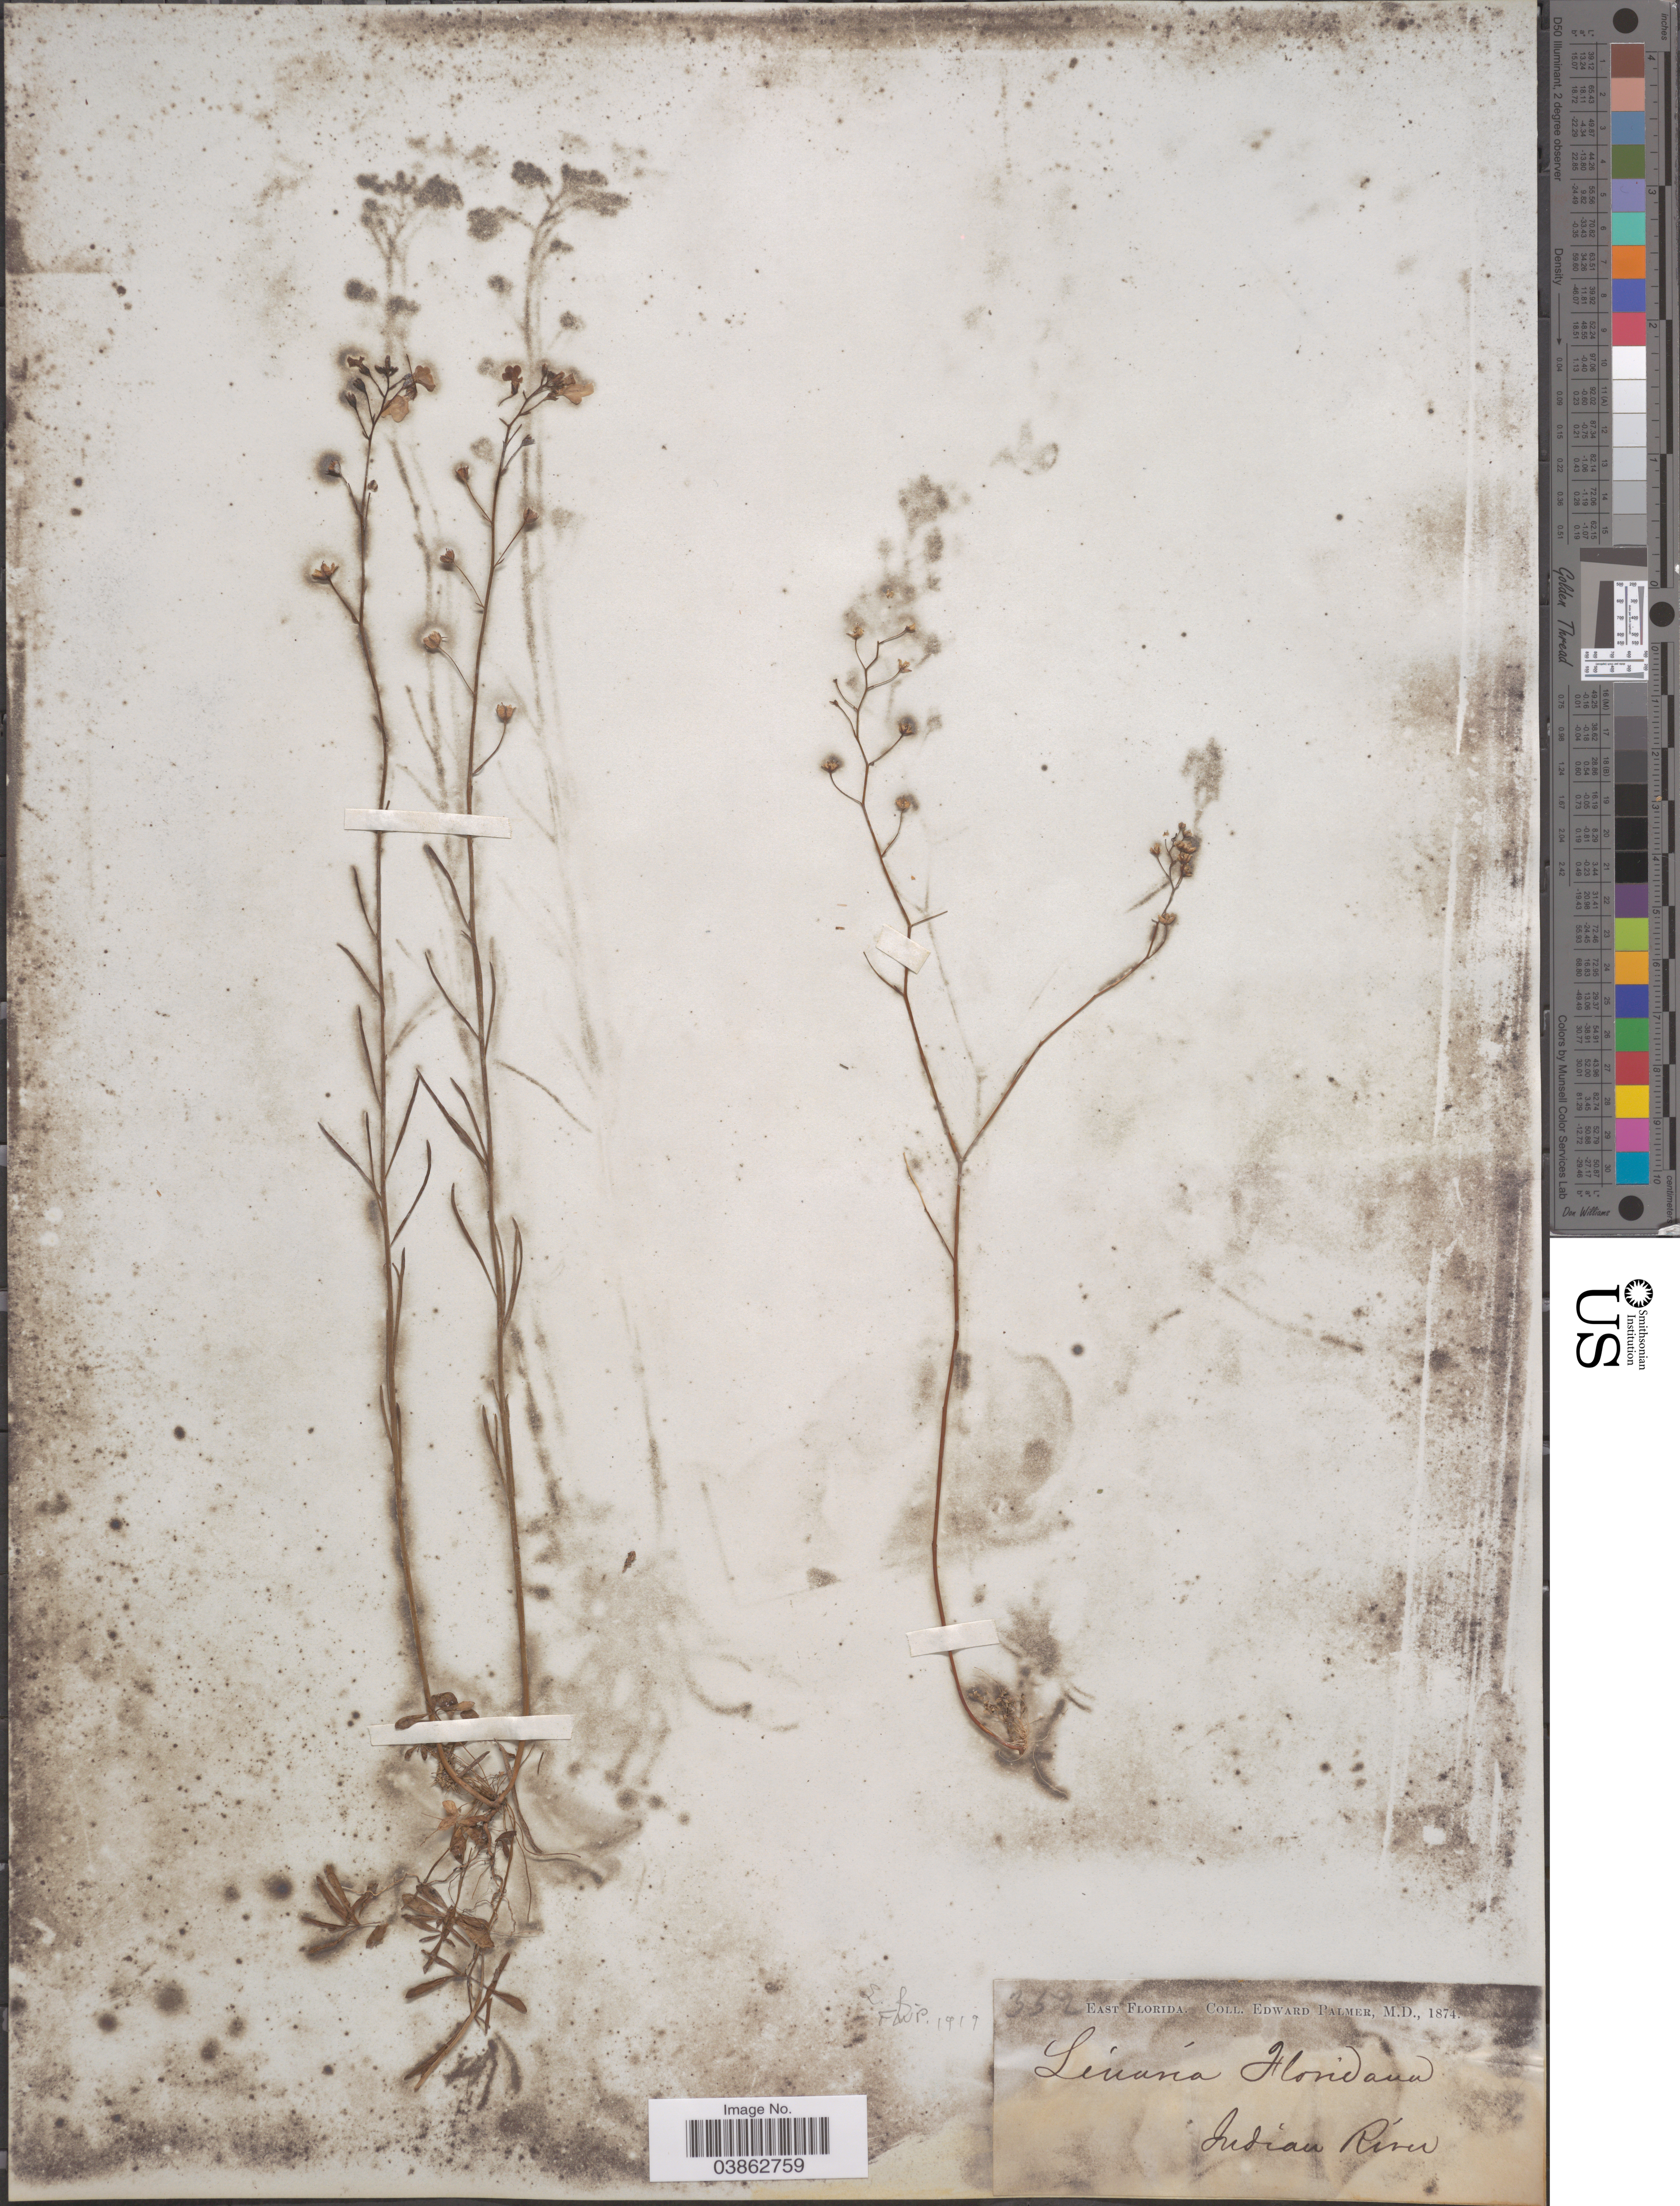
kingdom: Plantae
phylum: Tracheophyta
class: Magnoliopsida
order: Lamiales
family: Plantaginaceae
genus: Linaria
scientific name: Linaria floridana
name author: Chapm.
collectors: E. Palmer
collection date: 1874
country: United States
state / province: Florida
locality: East Florida. Indian River.